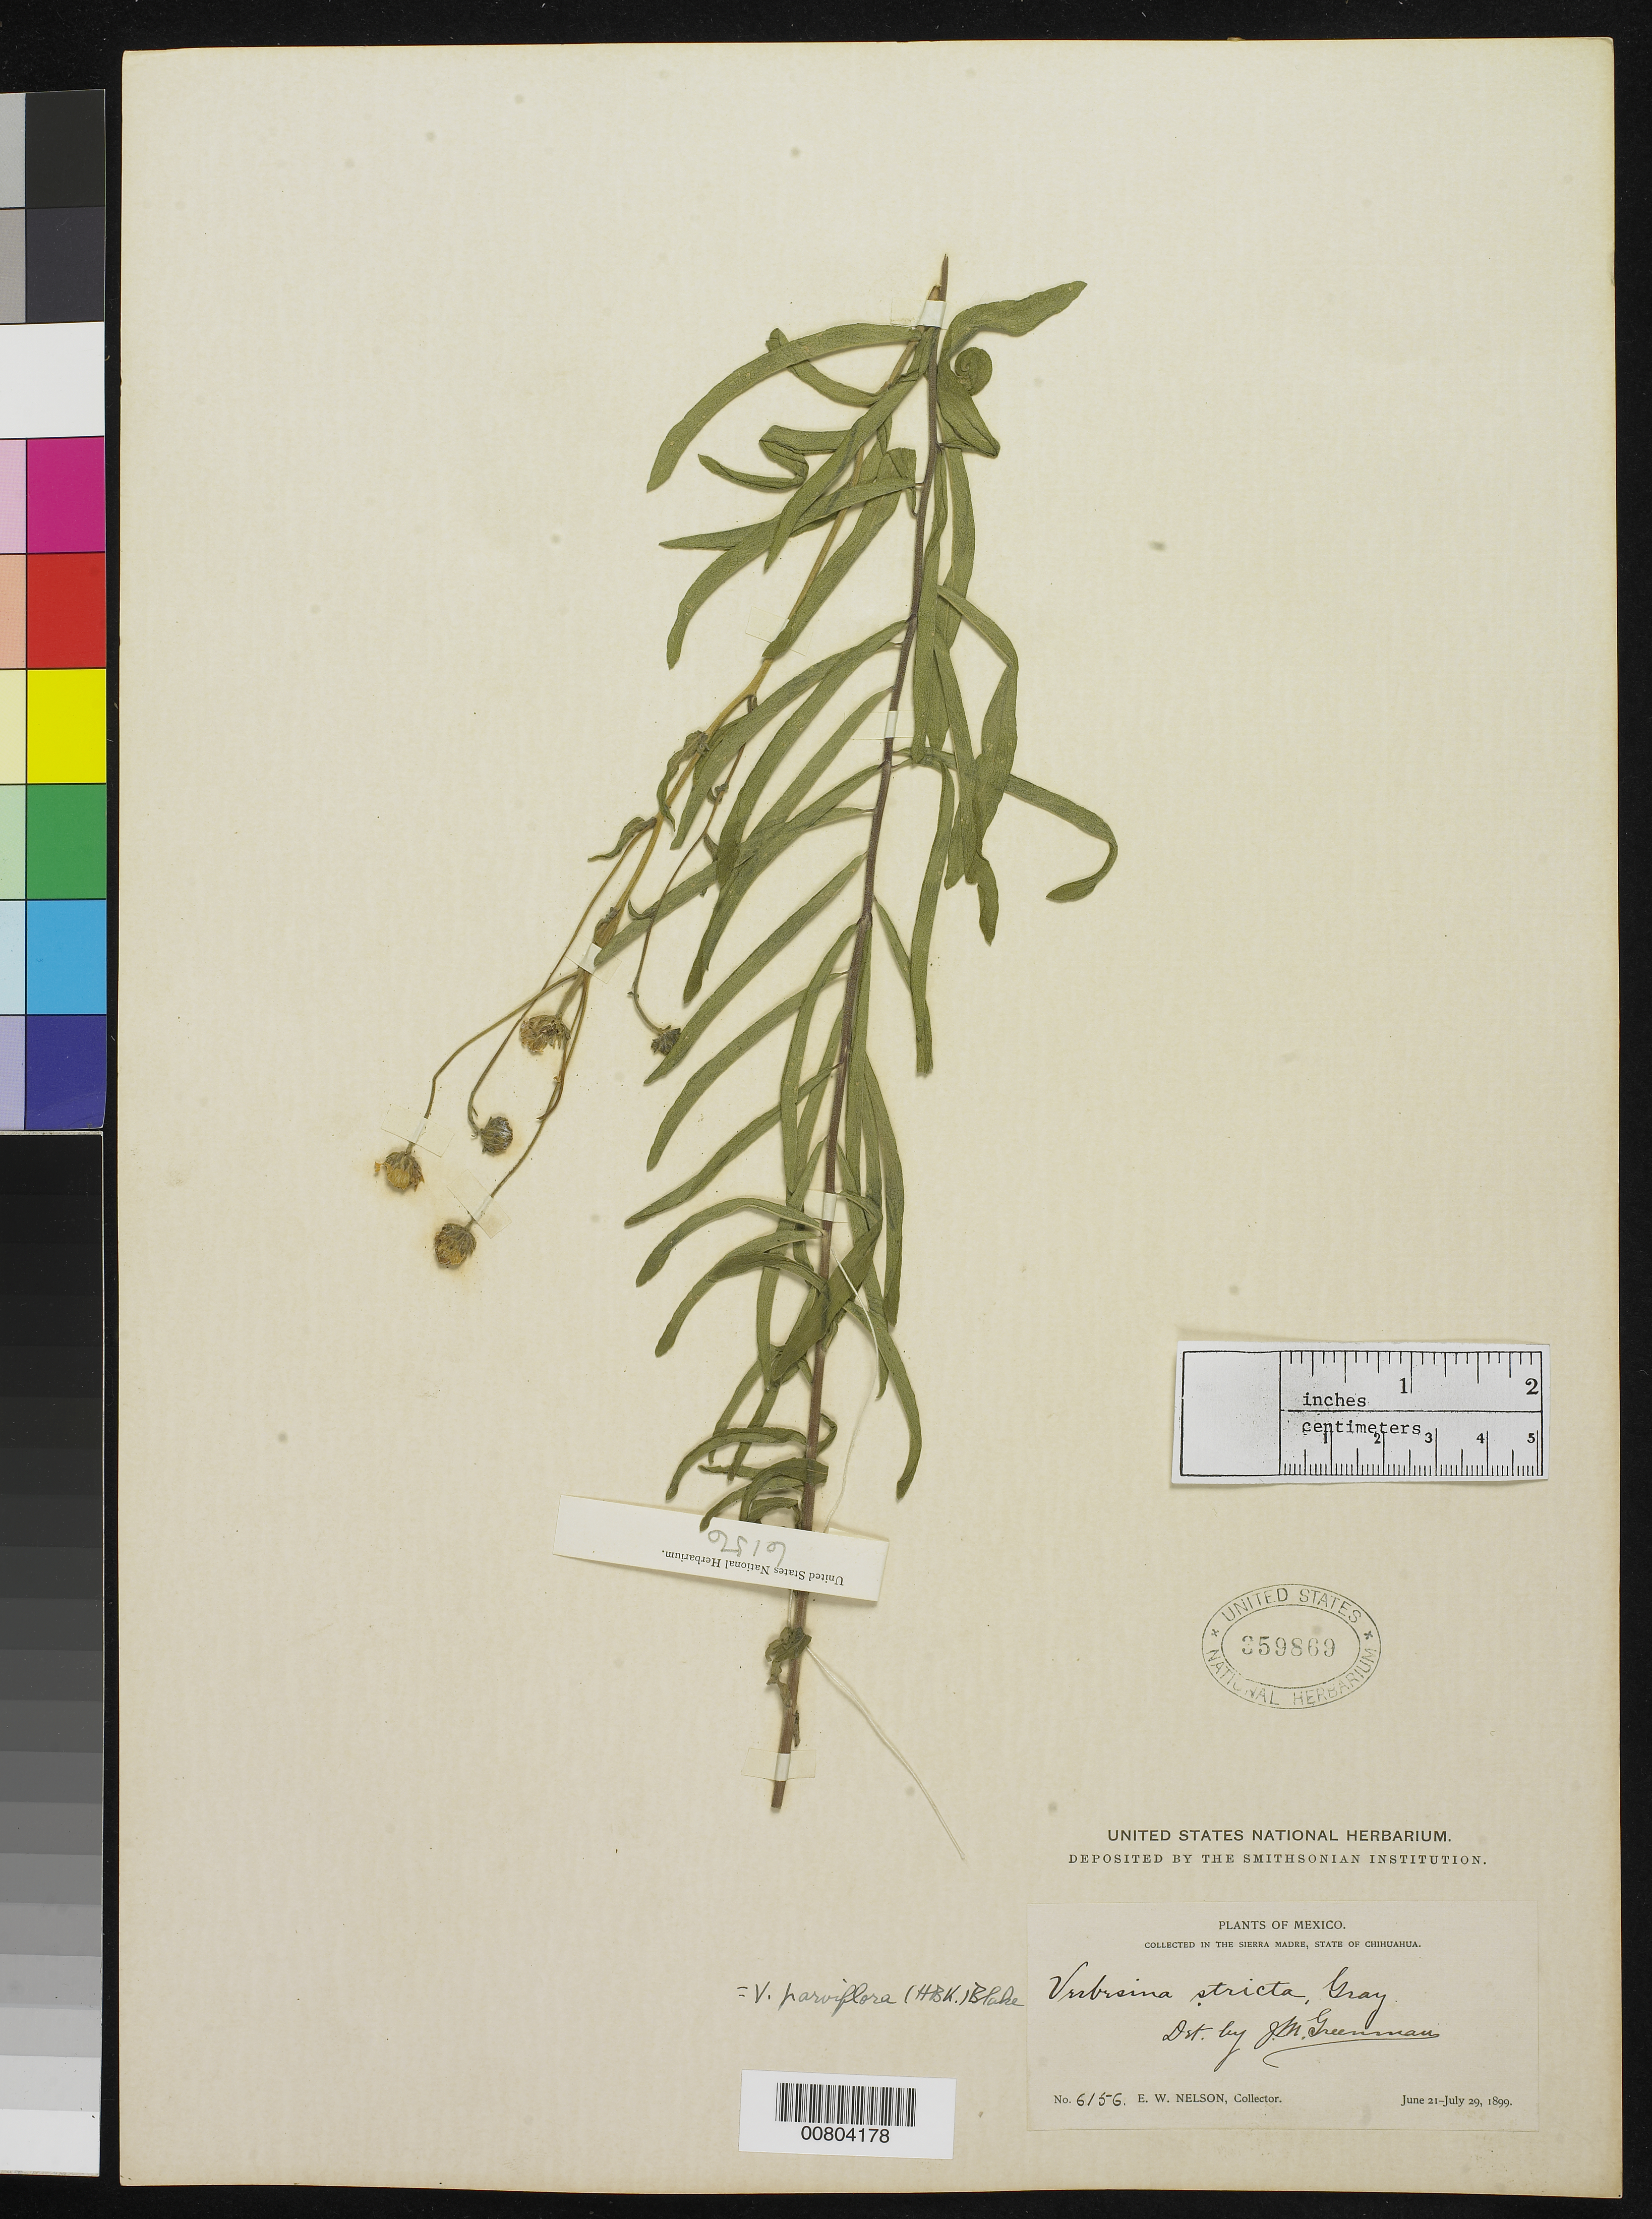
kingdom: Plantae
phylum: Tracheophyta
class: Magnoliopsida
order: Asterales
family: Asteraceae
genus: Verbesina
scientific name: Verbesina parviflora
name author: (Kunth) S.F. Blake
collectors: E. W. Nelson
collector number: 6156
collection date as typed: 21 Jun 1899 to 29 Jul 1899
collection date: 1899-06-21/1899-07-29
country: Mexico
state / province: Chihuahua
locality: Sierra Madre, State of Chihuahua.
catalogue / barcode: US 359869